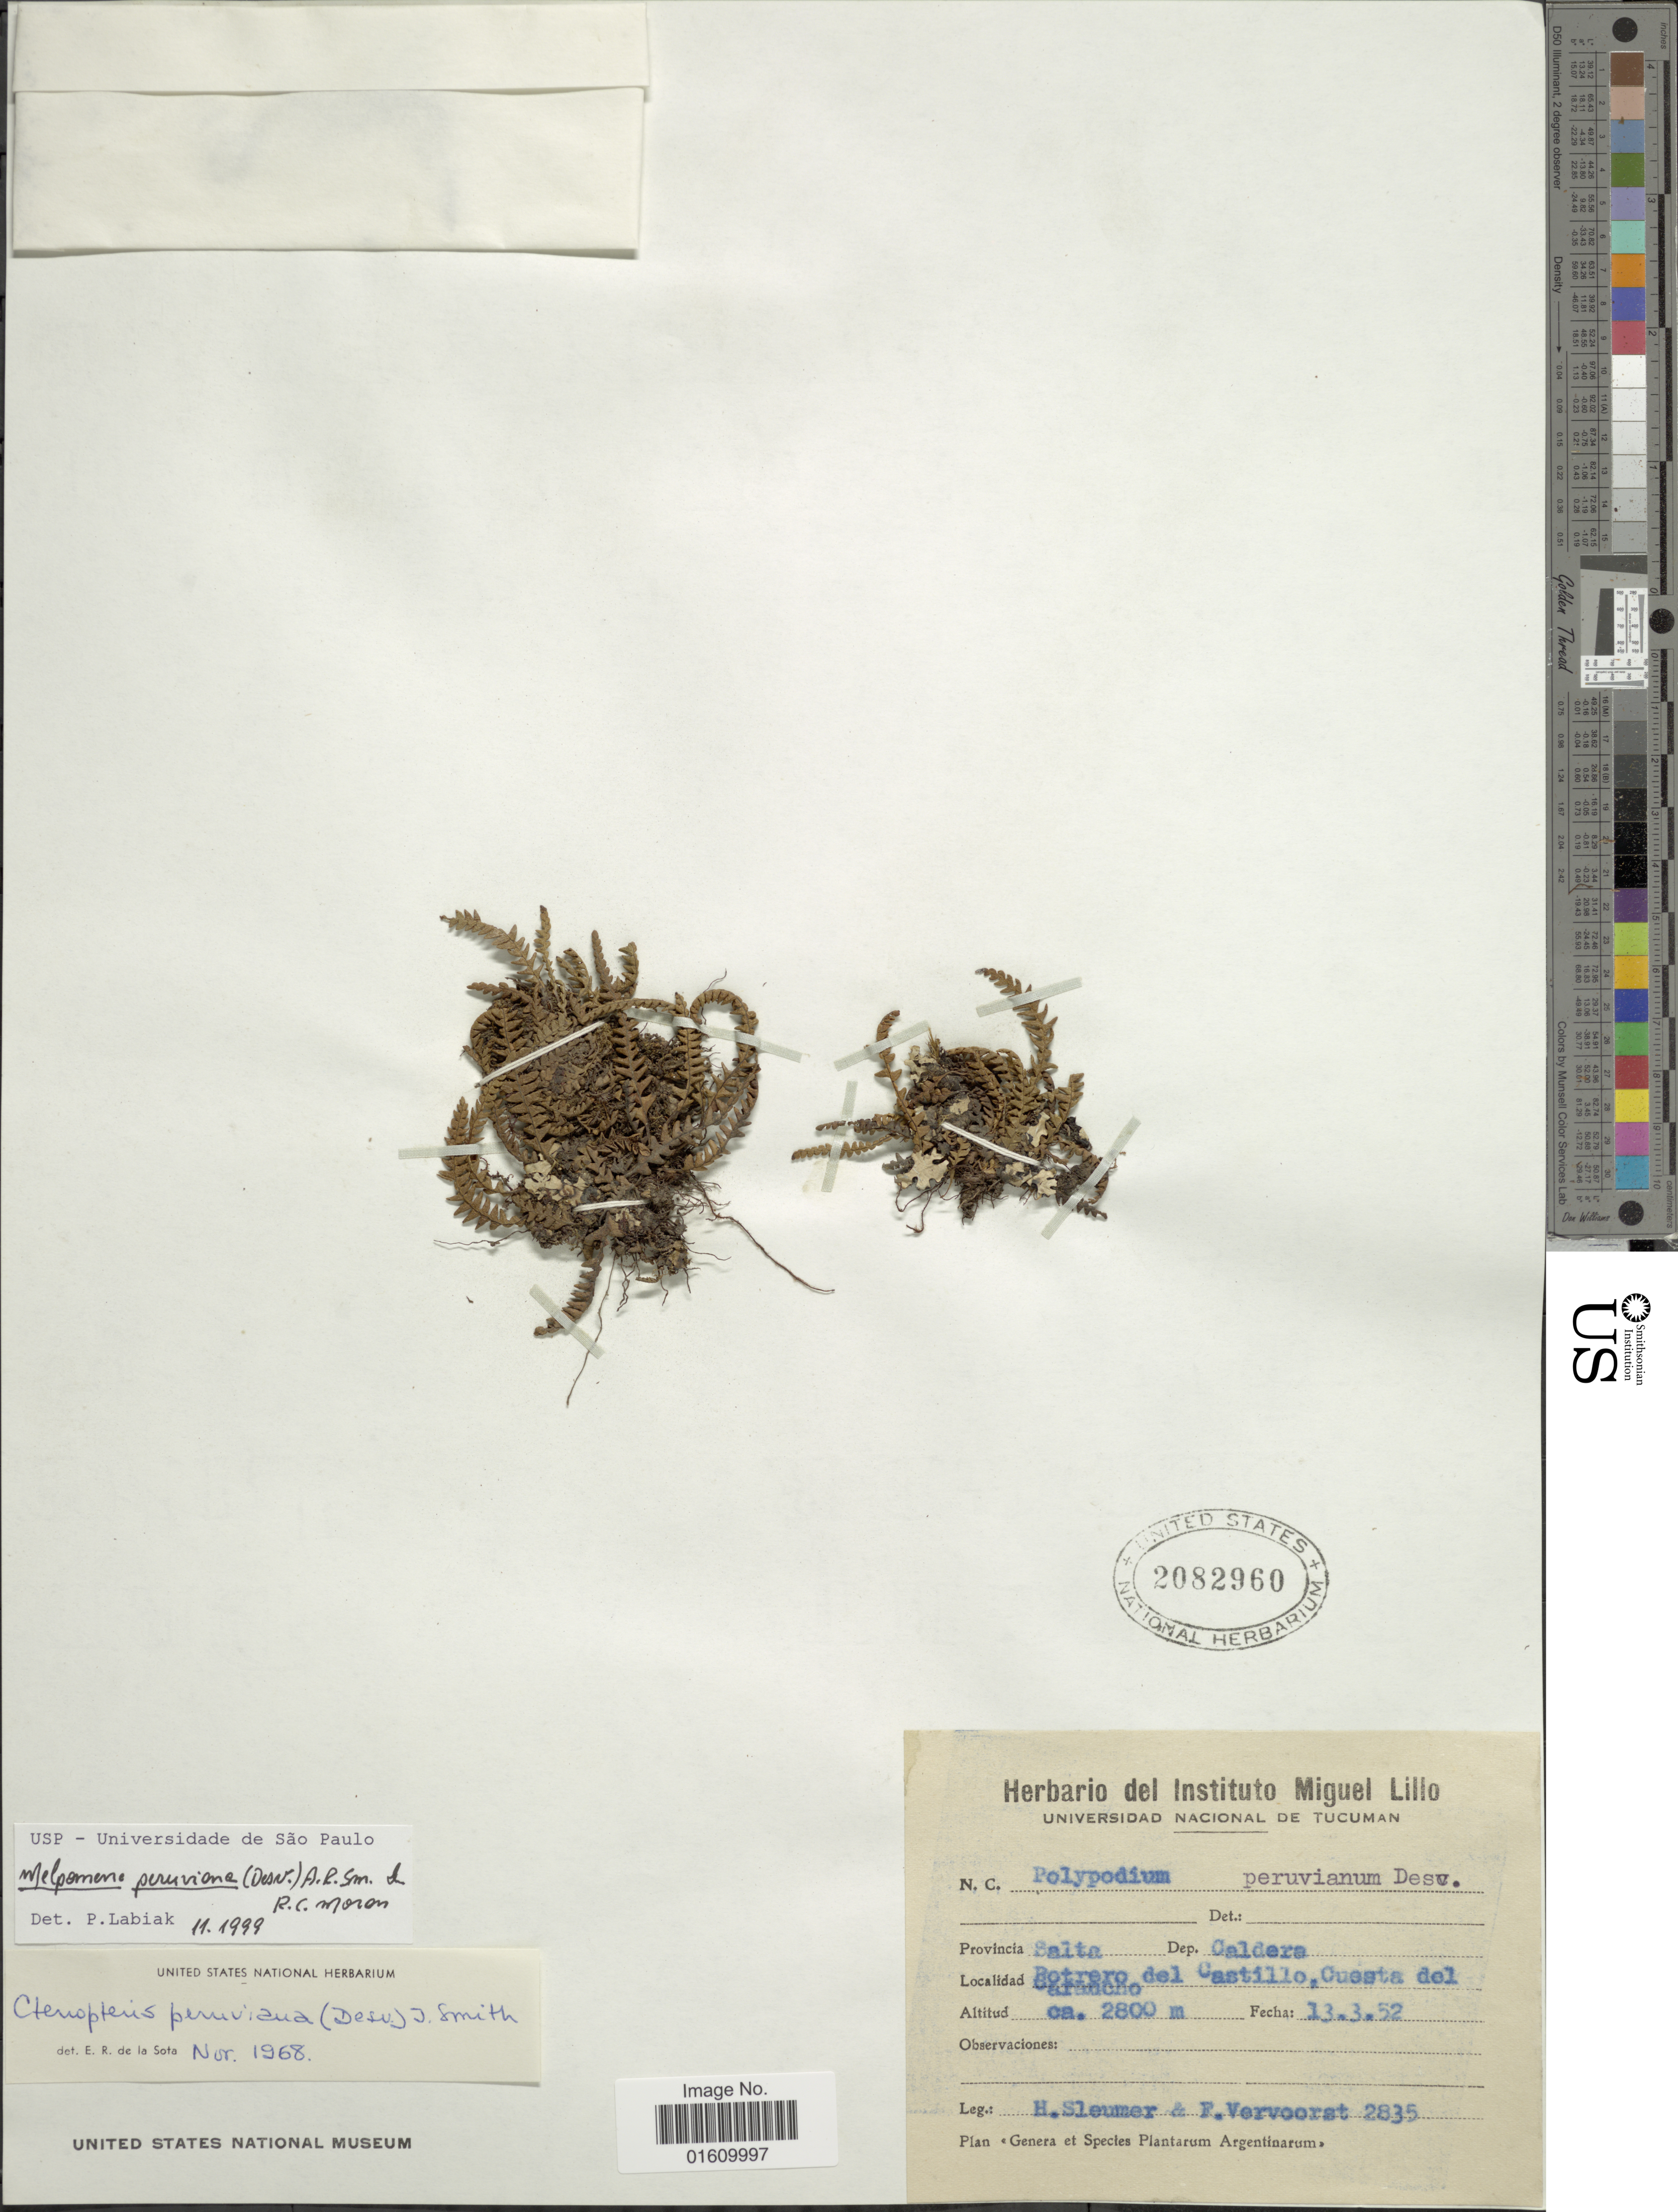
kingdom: Plantae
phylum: Tracheophyta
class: Polypodiopsida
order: Polypodiales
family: Polypodiaceae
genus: Melpomene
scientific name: Melpomene peruviana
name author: (Desv.) A.R. Sm. & R.C. Moran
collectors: H. O. Sleumer & F. Vervoorst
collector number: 2835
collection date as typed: Transcribed d/m/y: 13/3/52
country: Argentina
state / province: Salta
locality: Provincia Salta, dep Caldera. Botrero del Castillo, Cuesta del Arancho.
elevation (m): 2800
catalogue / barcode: US 2082960